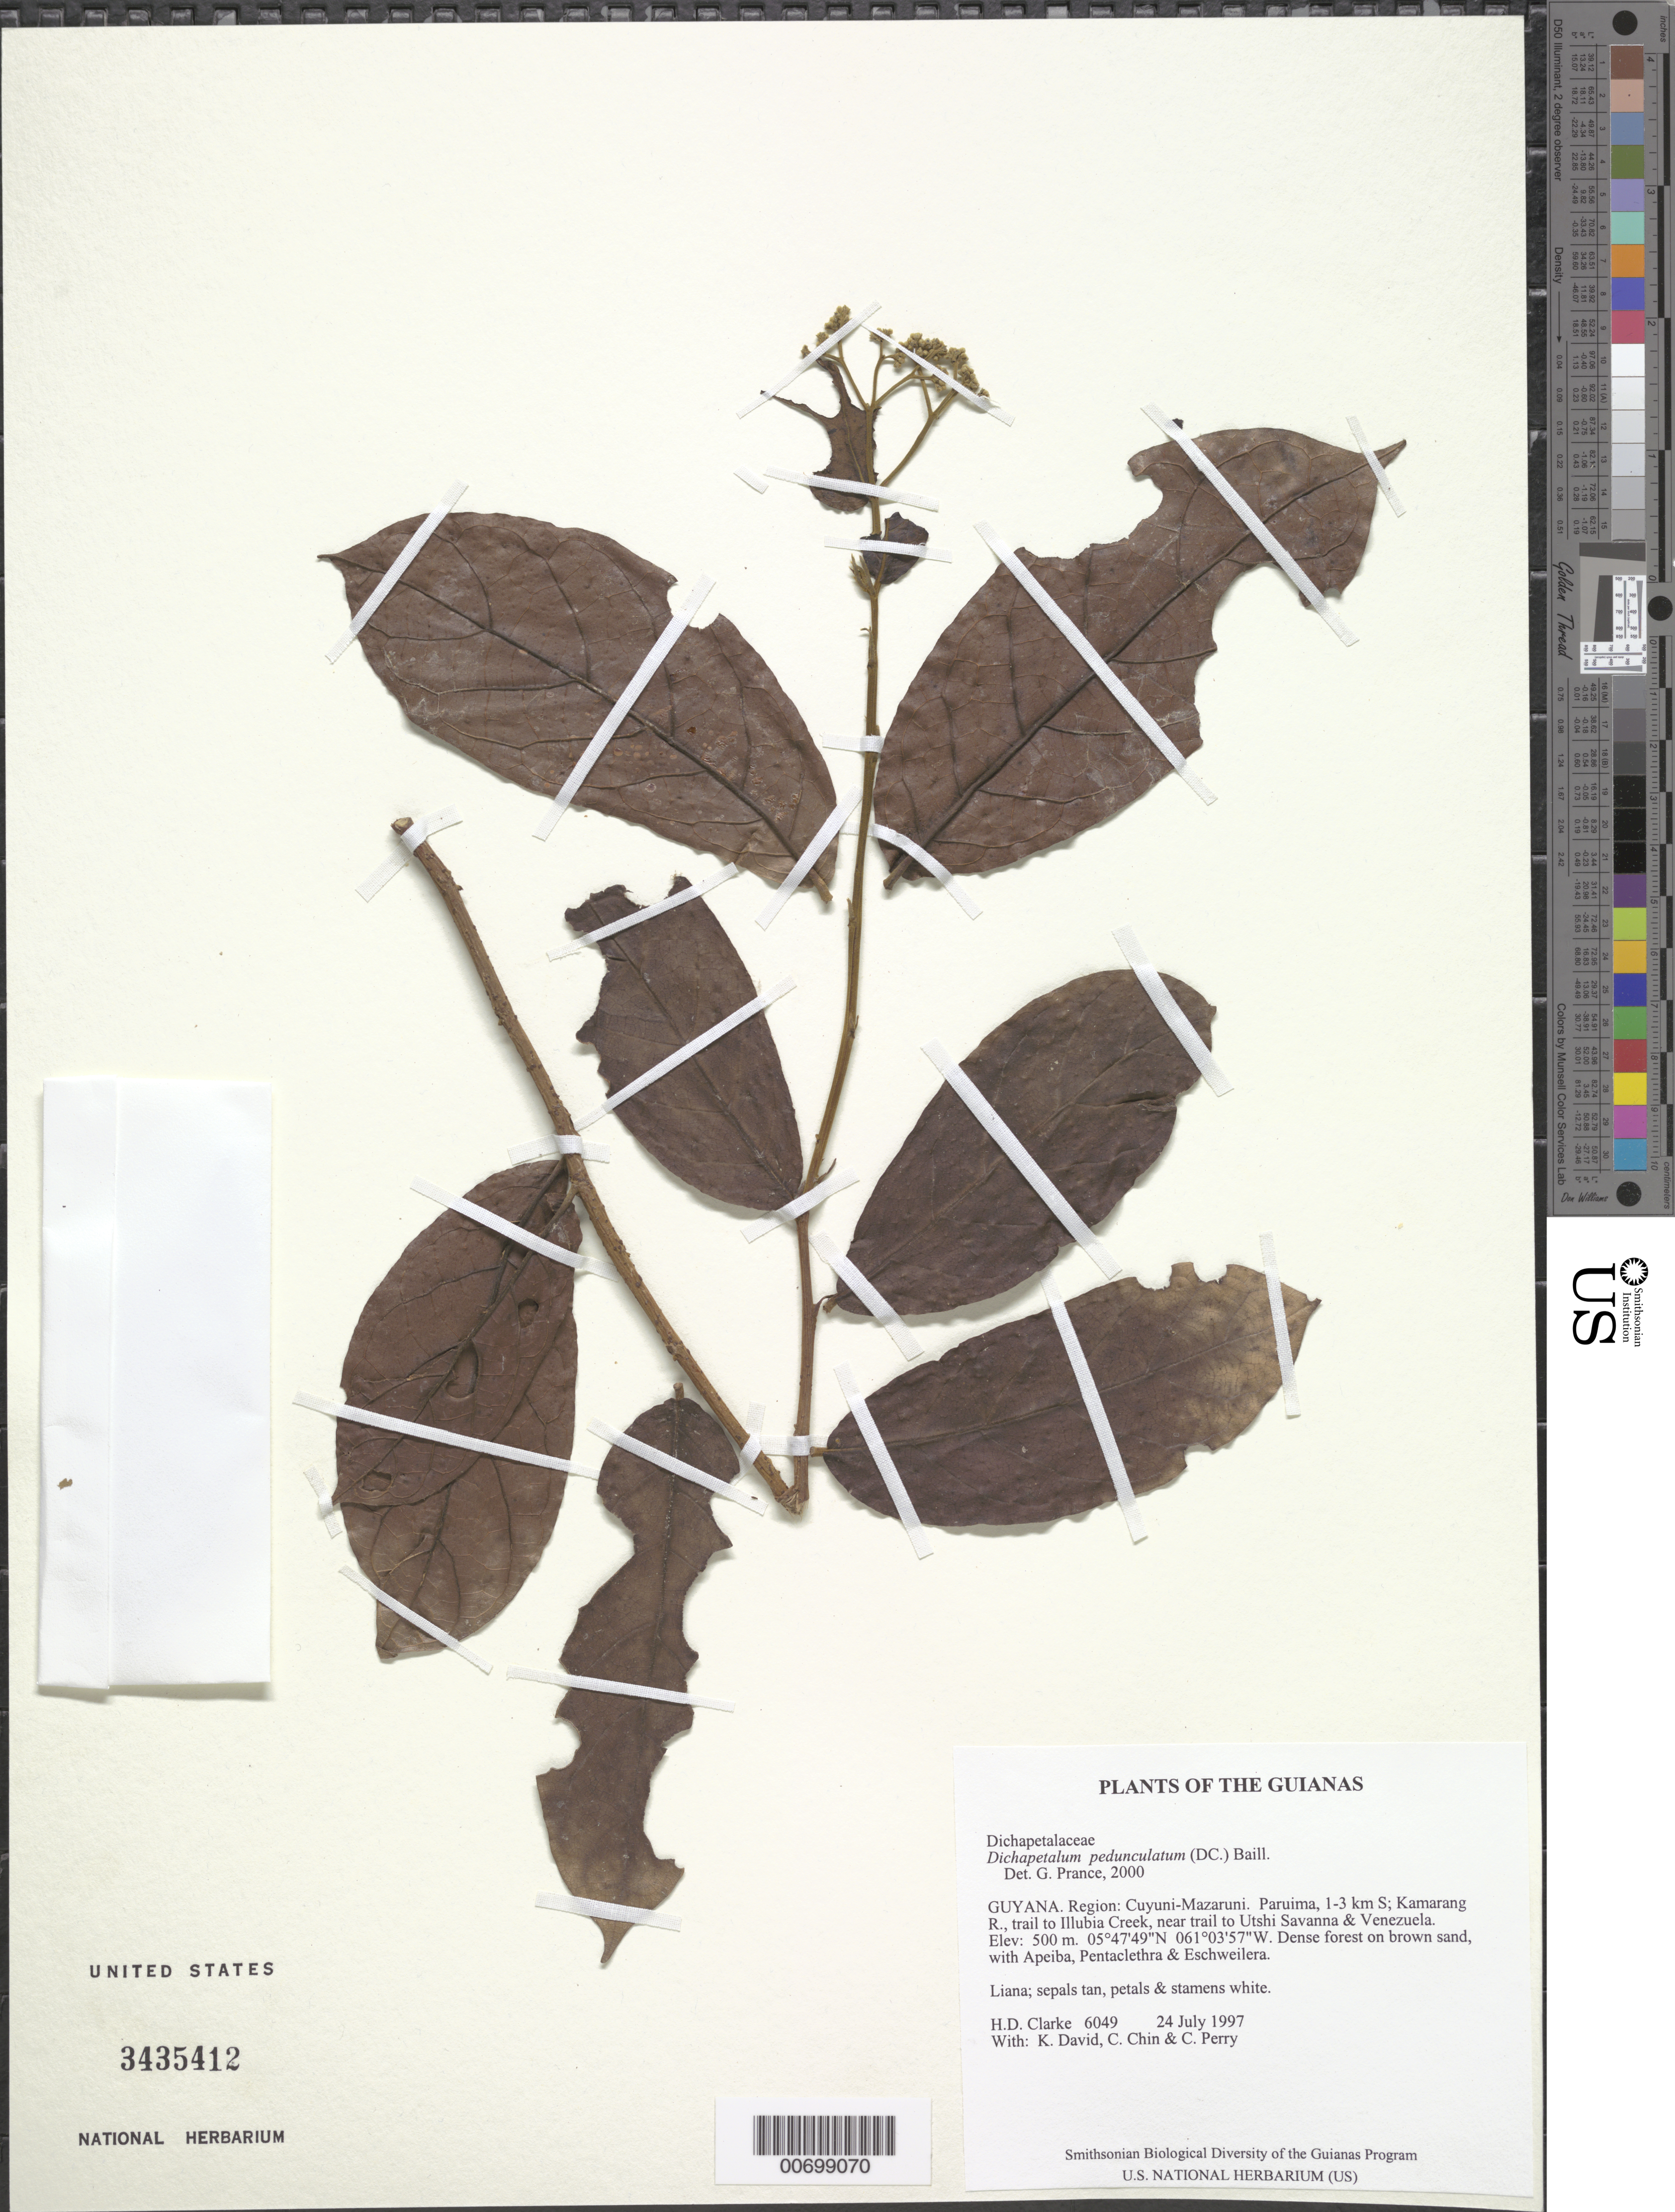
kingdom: Plantae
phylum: Tracheophyta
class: Magnoliopsida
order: Malpighiales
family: Dichapetalaceae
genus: Dichapetalum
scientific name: Dichapetalum pedunculatum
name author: (DC.) Baill.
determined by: Prance, G. T.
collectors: H. D. Clarke, K. David, C. Chin & C. Perry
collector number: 6049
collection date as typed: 24 July 1997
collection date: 1997-07-24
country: Guyana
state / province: Cuyuni-Mazaruni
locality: Paruima, 1-3 km S; Kamarang R., trail to Illubia Creek, near trail to Utshi Savanna & Venezuela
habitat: Dense forest on brown sand, with Apeiba, Pentaclethra & Eschweilera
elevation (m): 500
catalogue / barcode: US 3435412